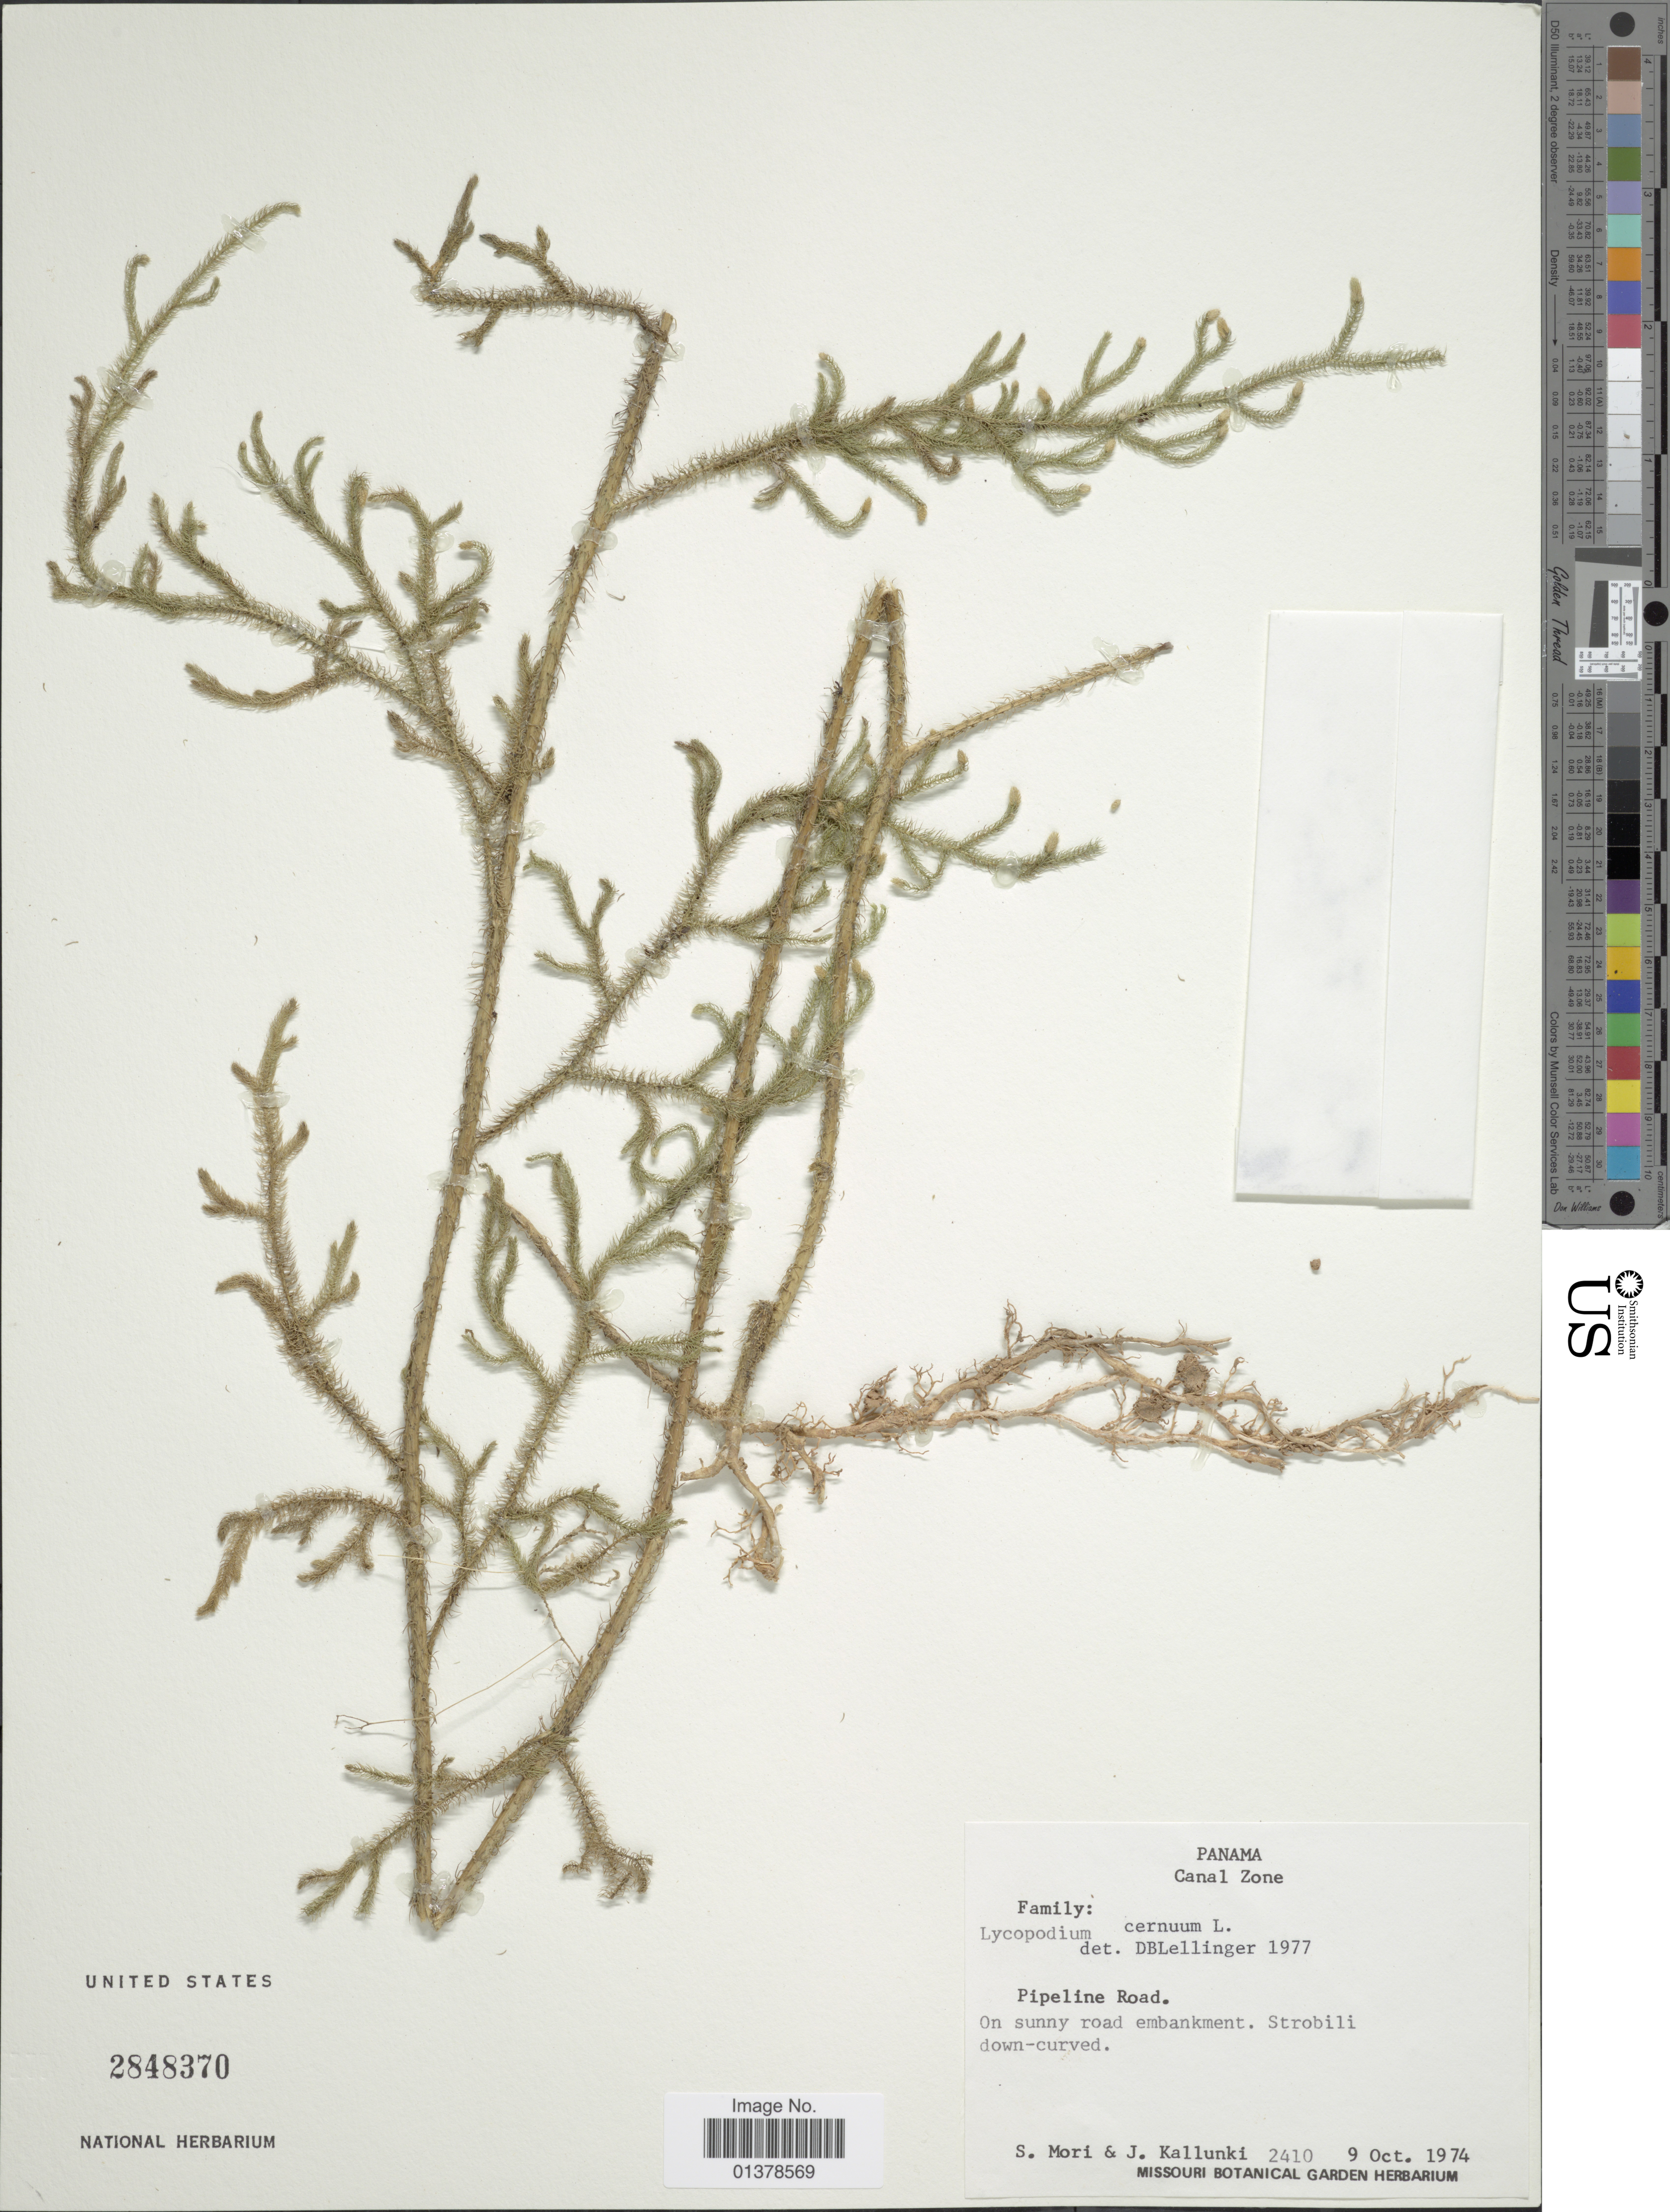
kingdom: Plantae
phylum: Tracheophyta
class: Lycopodiopsida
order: Lycopodiales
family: Lycopodiaceae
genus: Palhinhaea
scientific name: Palhinhaea cernua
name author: (L.) Vasc. & Franco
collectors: S. Mori & J. Kallunki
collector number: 2410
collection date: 1974-10-09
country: Panama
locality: Canal Zone, Pipeline road, on sunny road embankment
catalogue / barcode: US 2848370